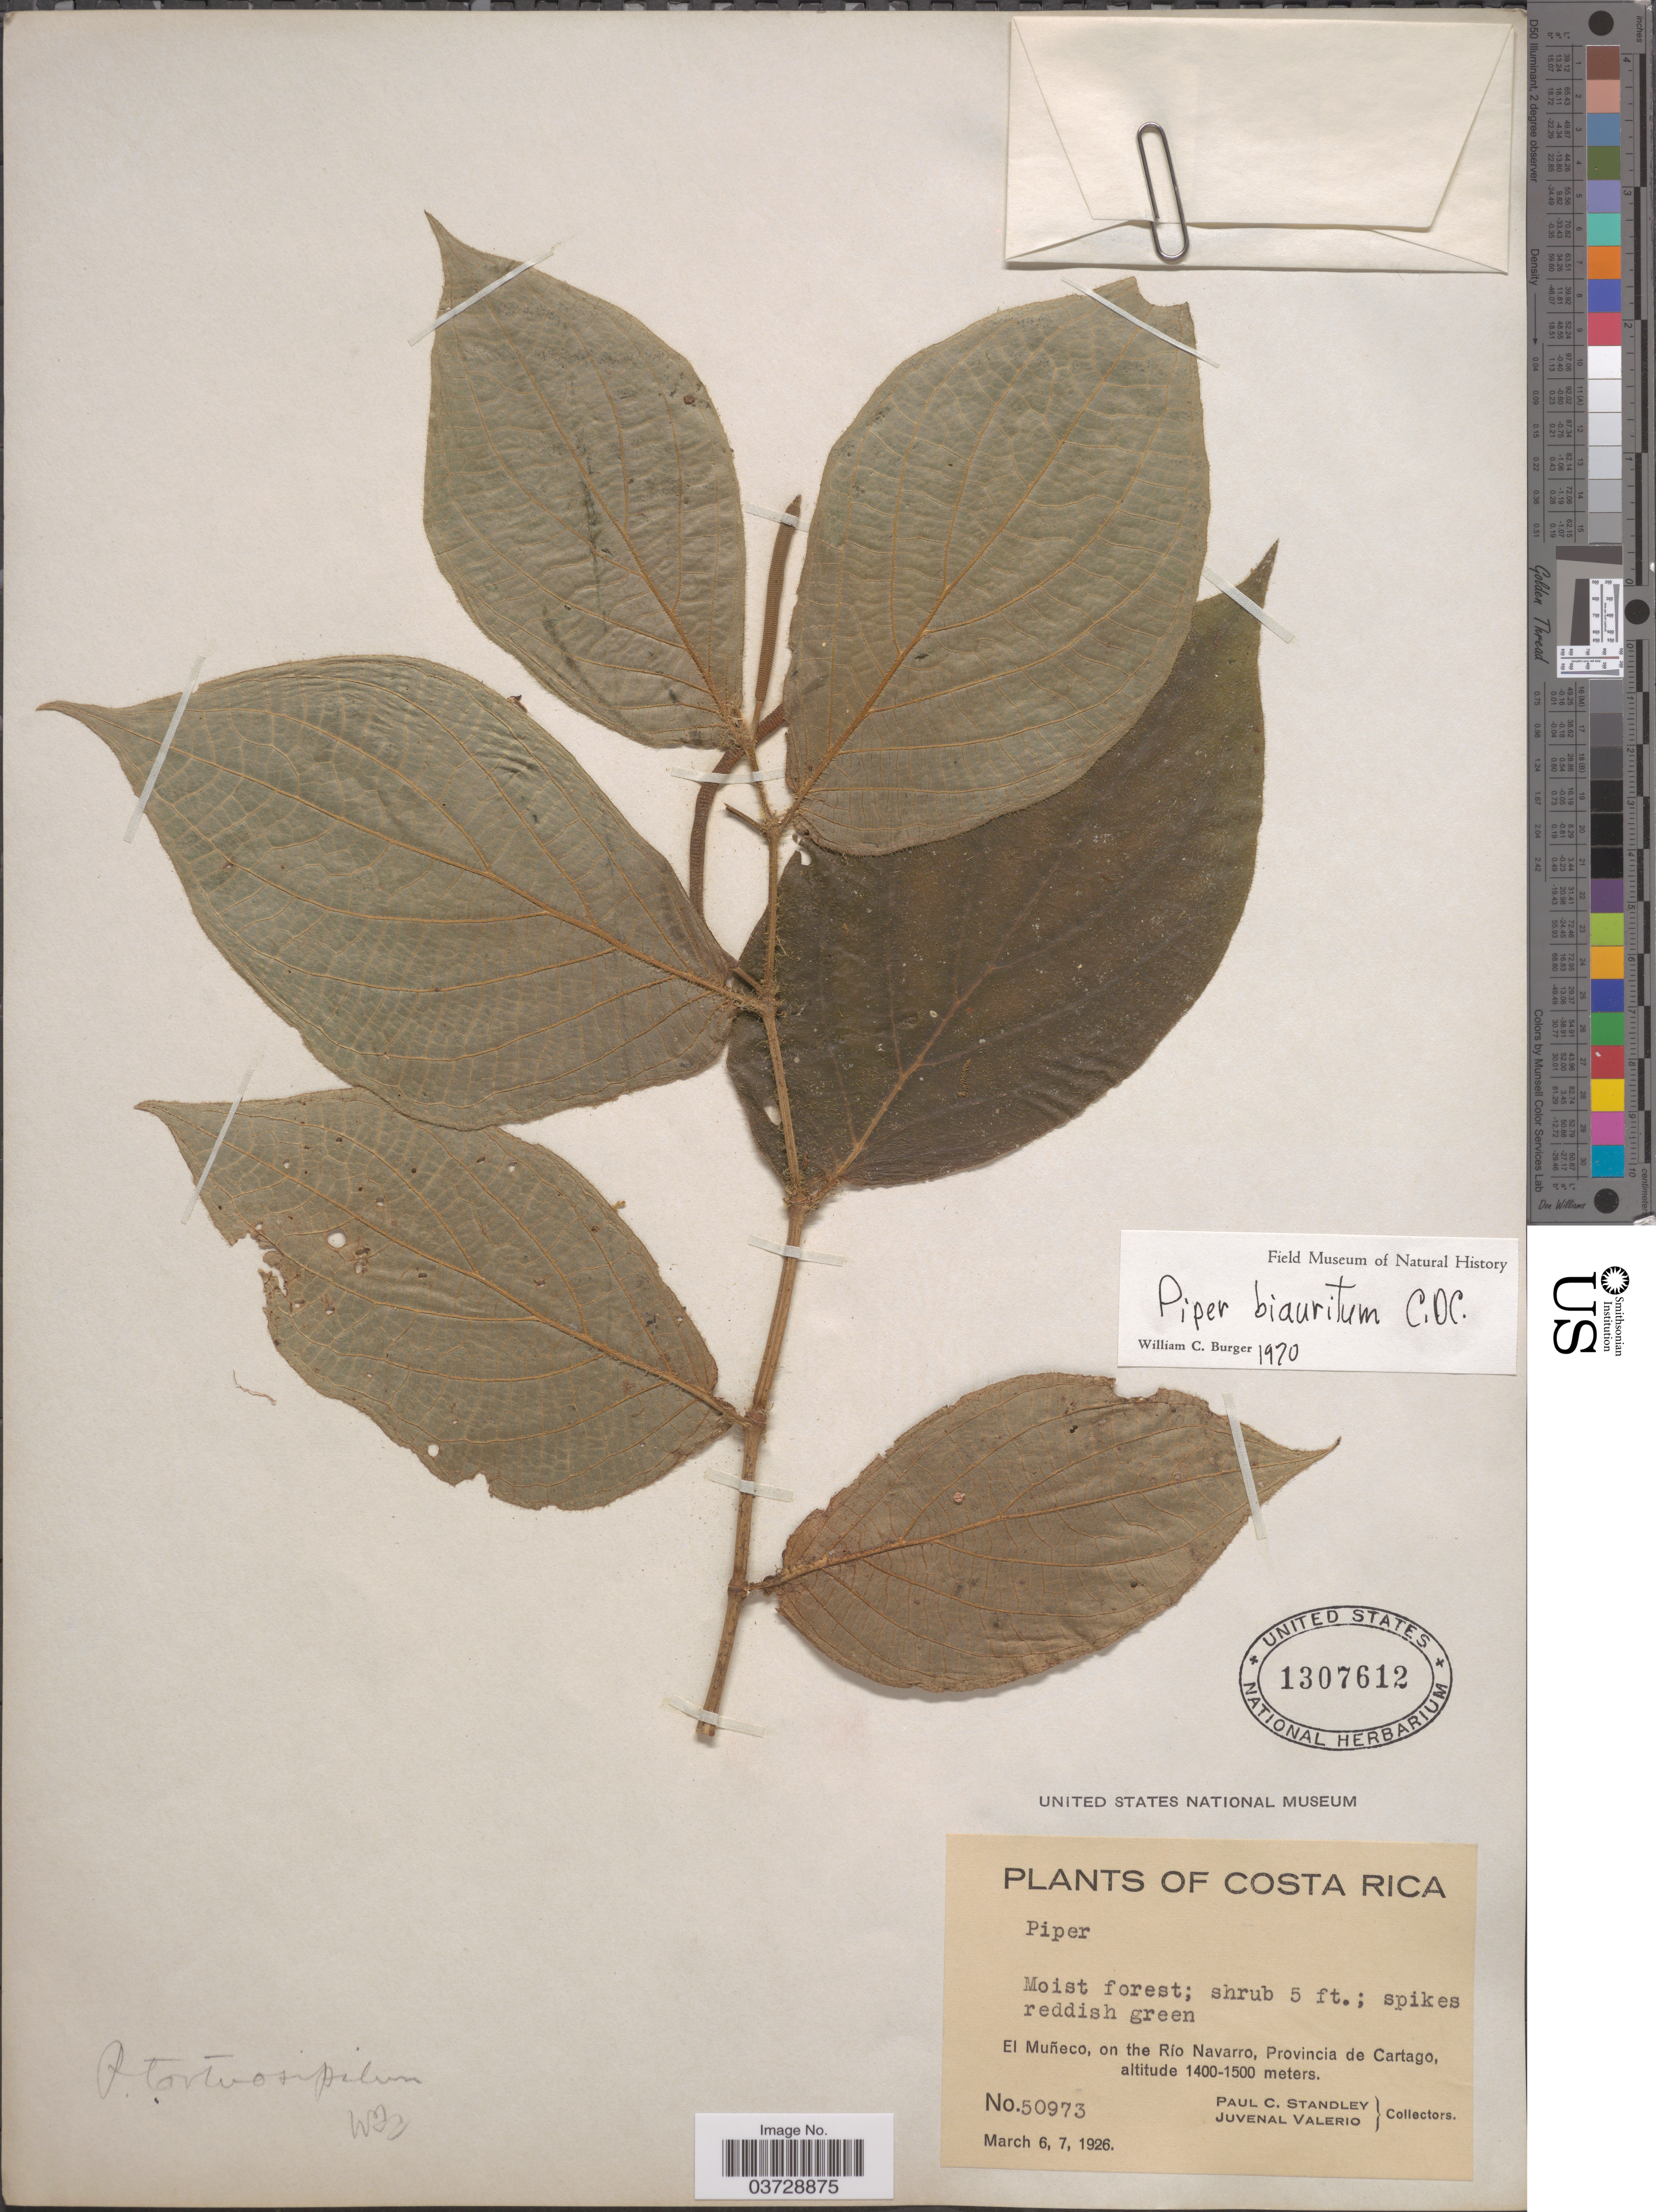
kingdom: Plantae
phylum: Tracheophyta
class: Magnoliopsida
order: Piperales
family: Piperaceae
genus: Piper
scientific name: Piper biauritum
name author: C. DC. in Pittier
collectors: P. C. Standley & J. Valerio R.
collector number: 50973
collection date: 1926-03-06/1926-03-07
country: Costa Rica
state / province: Cartago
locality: El Muñeco, on the Río Navarro.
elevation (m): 1400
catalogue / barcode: US 1307612